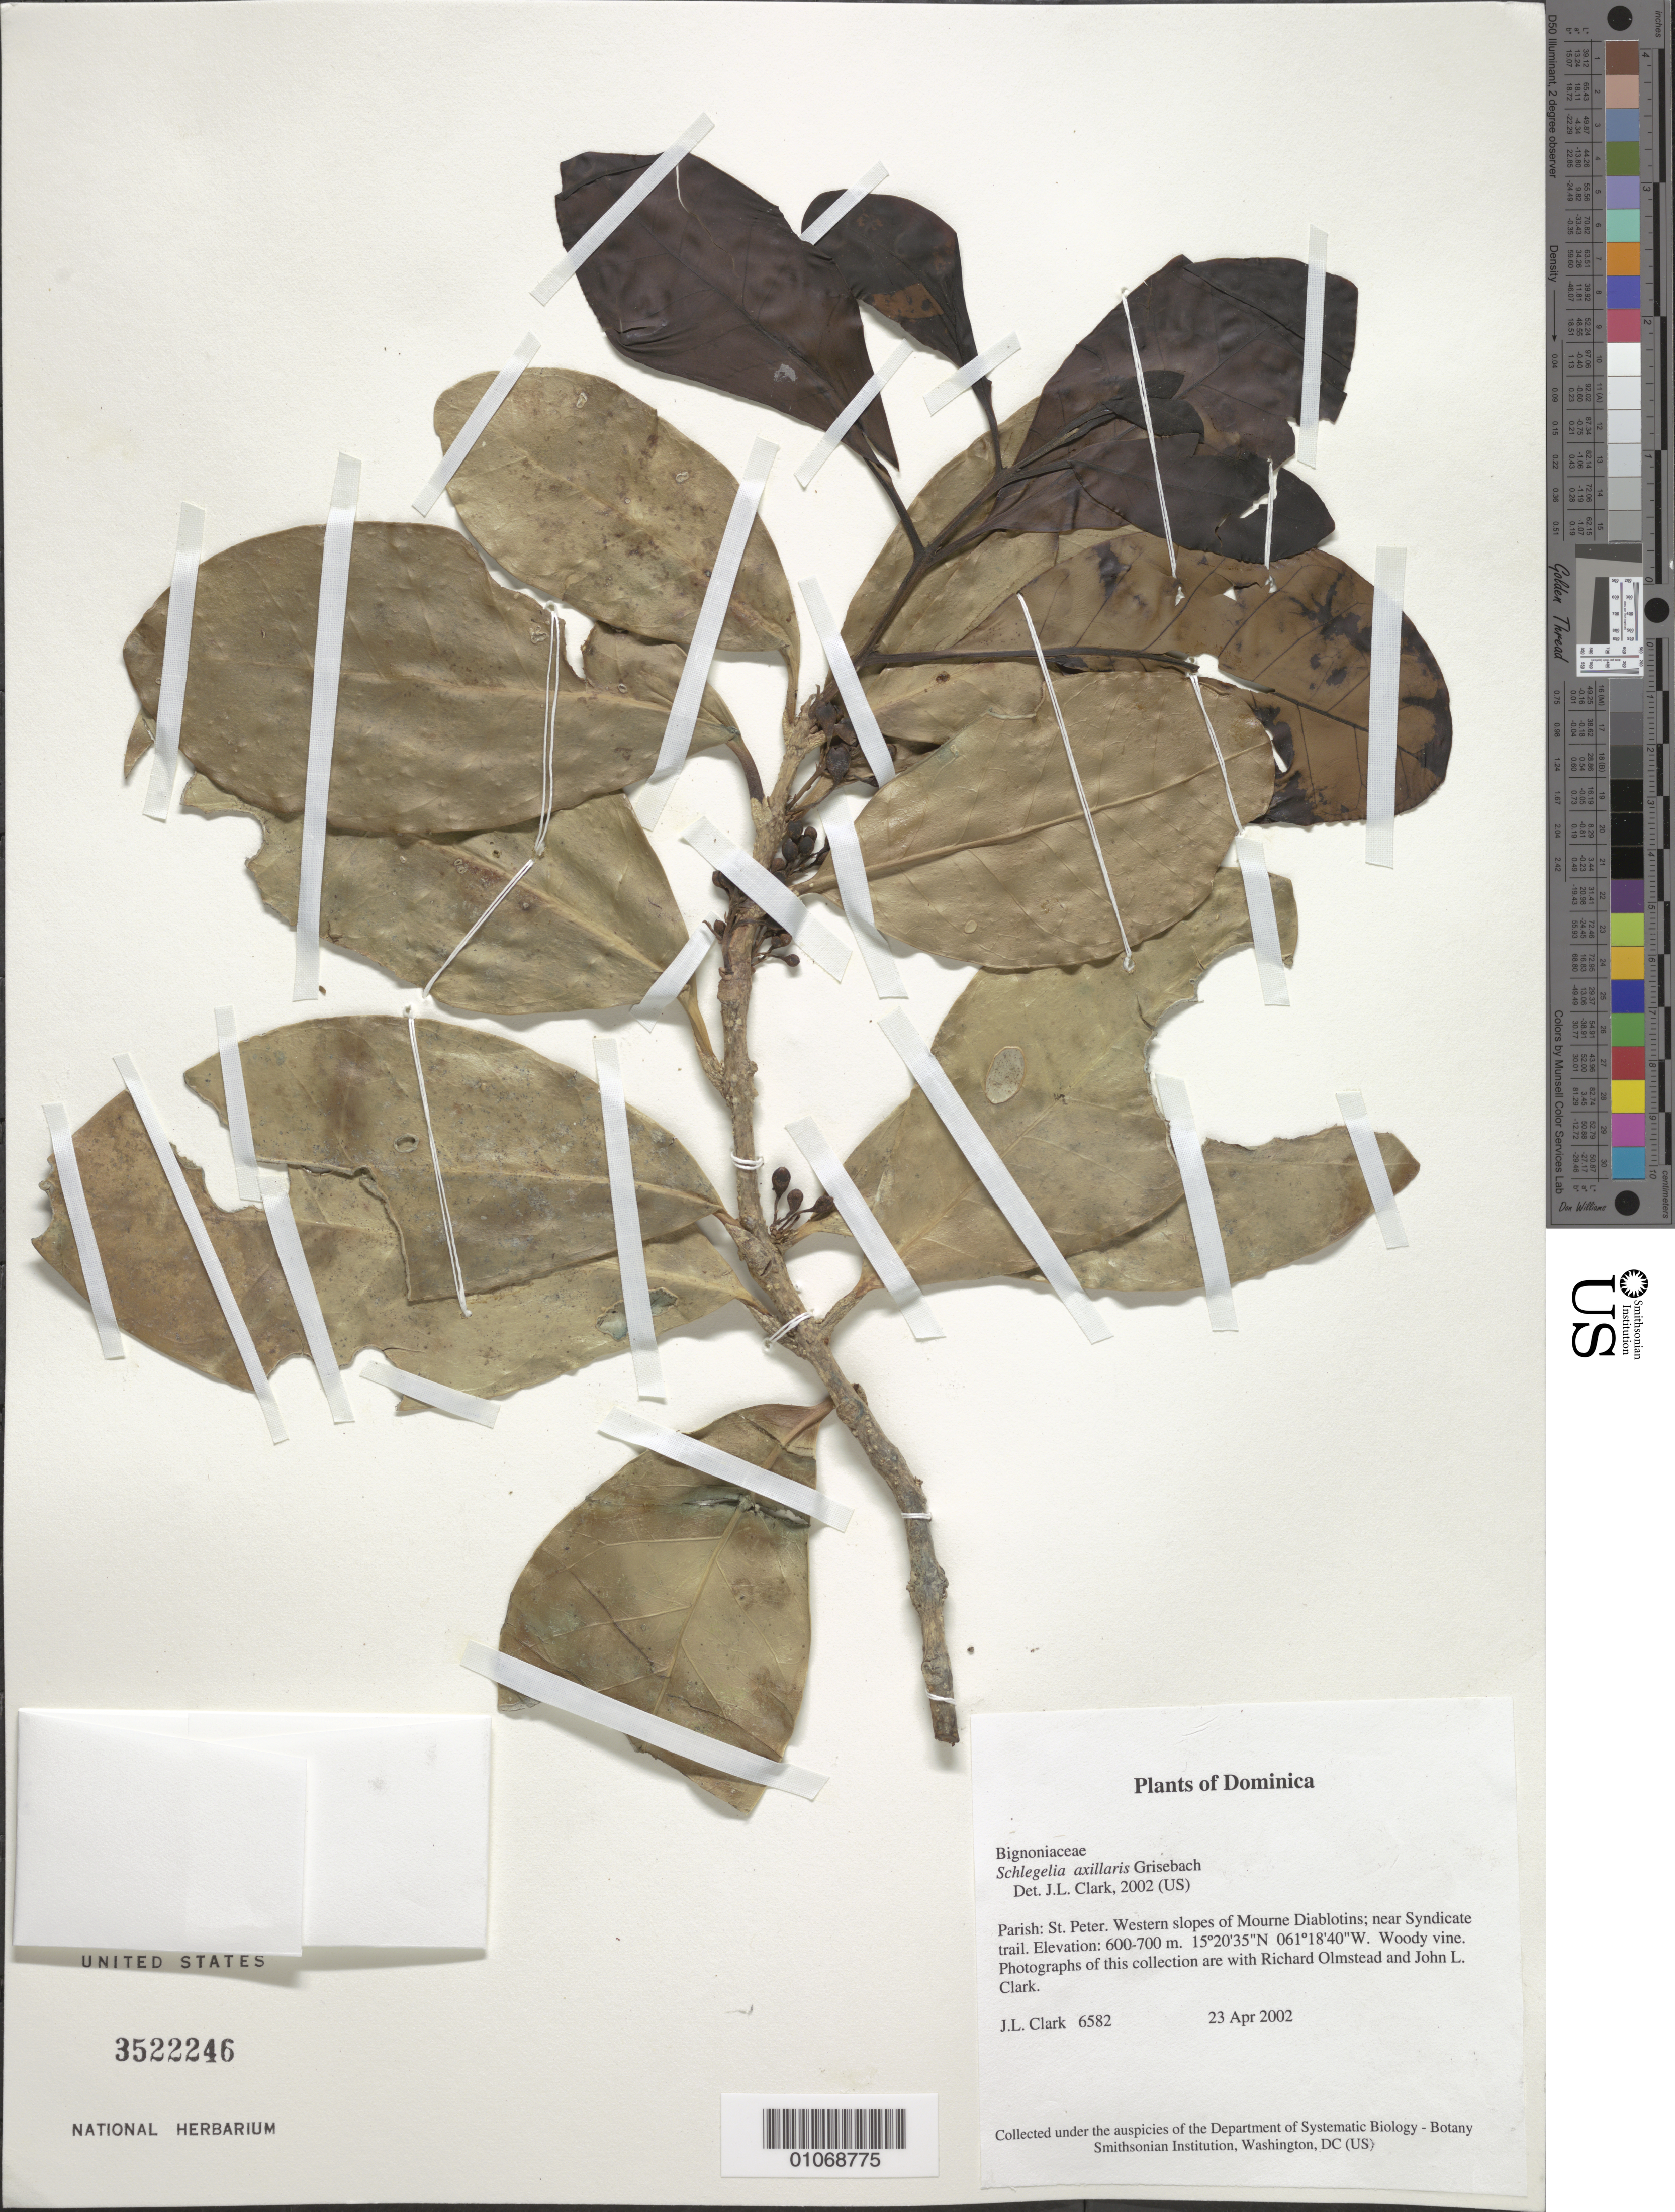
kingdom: Plantae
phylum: Tracheophyta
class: Magnoliopsida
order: Lamiales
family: Schlegeliaceae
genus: Schlegelia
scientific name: Schlegelia axillaris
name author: Griseb.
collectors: J. L. Clark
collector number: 6582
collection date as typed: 23 Apr 2002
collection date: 2002-04-23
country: Dominica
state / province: St. Peter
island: Dominica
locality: Western slopes of Mourne Diablotins; near Syndicate trail.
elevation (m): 600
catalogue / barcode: US 3522246